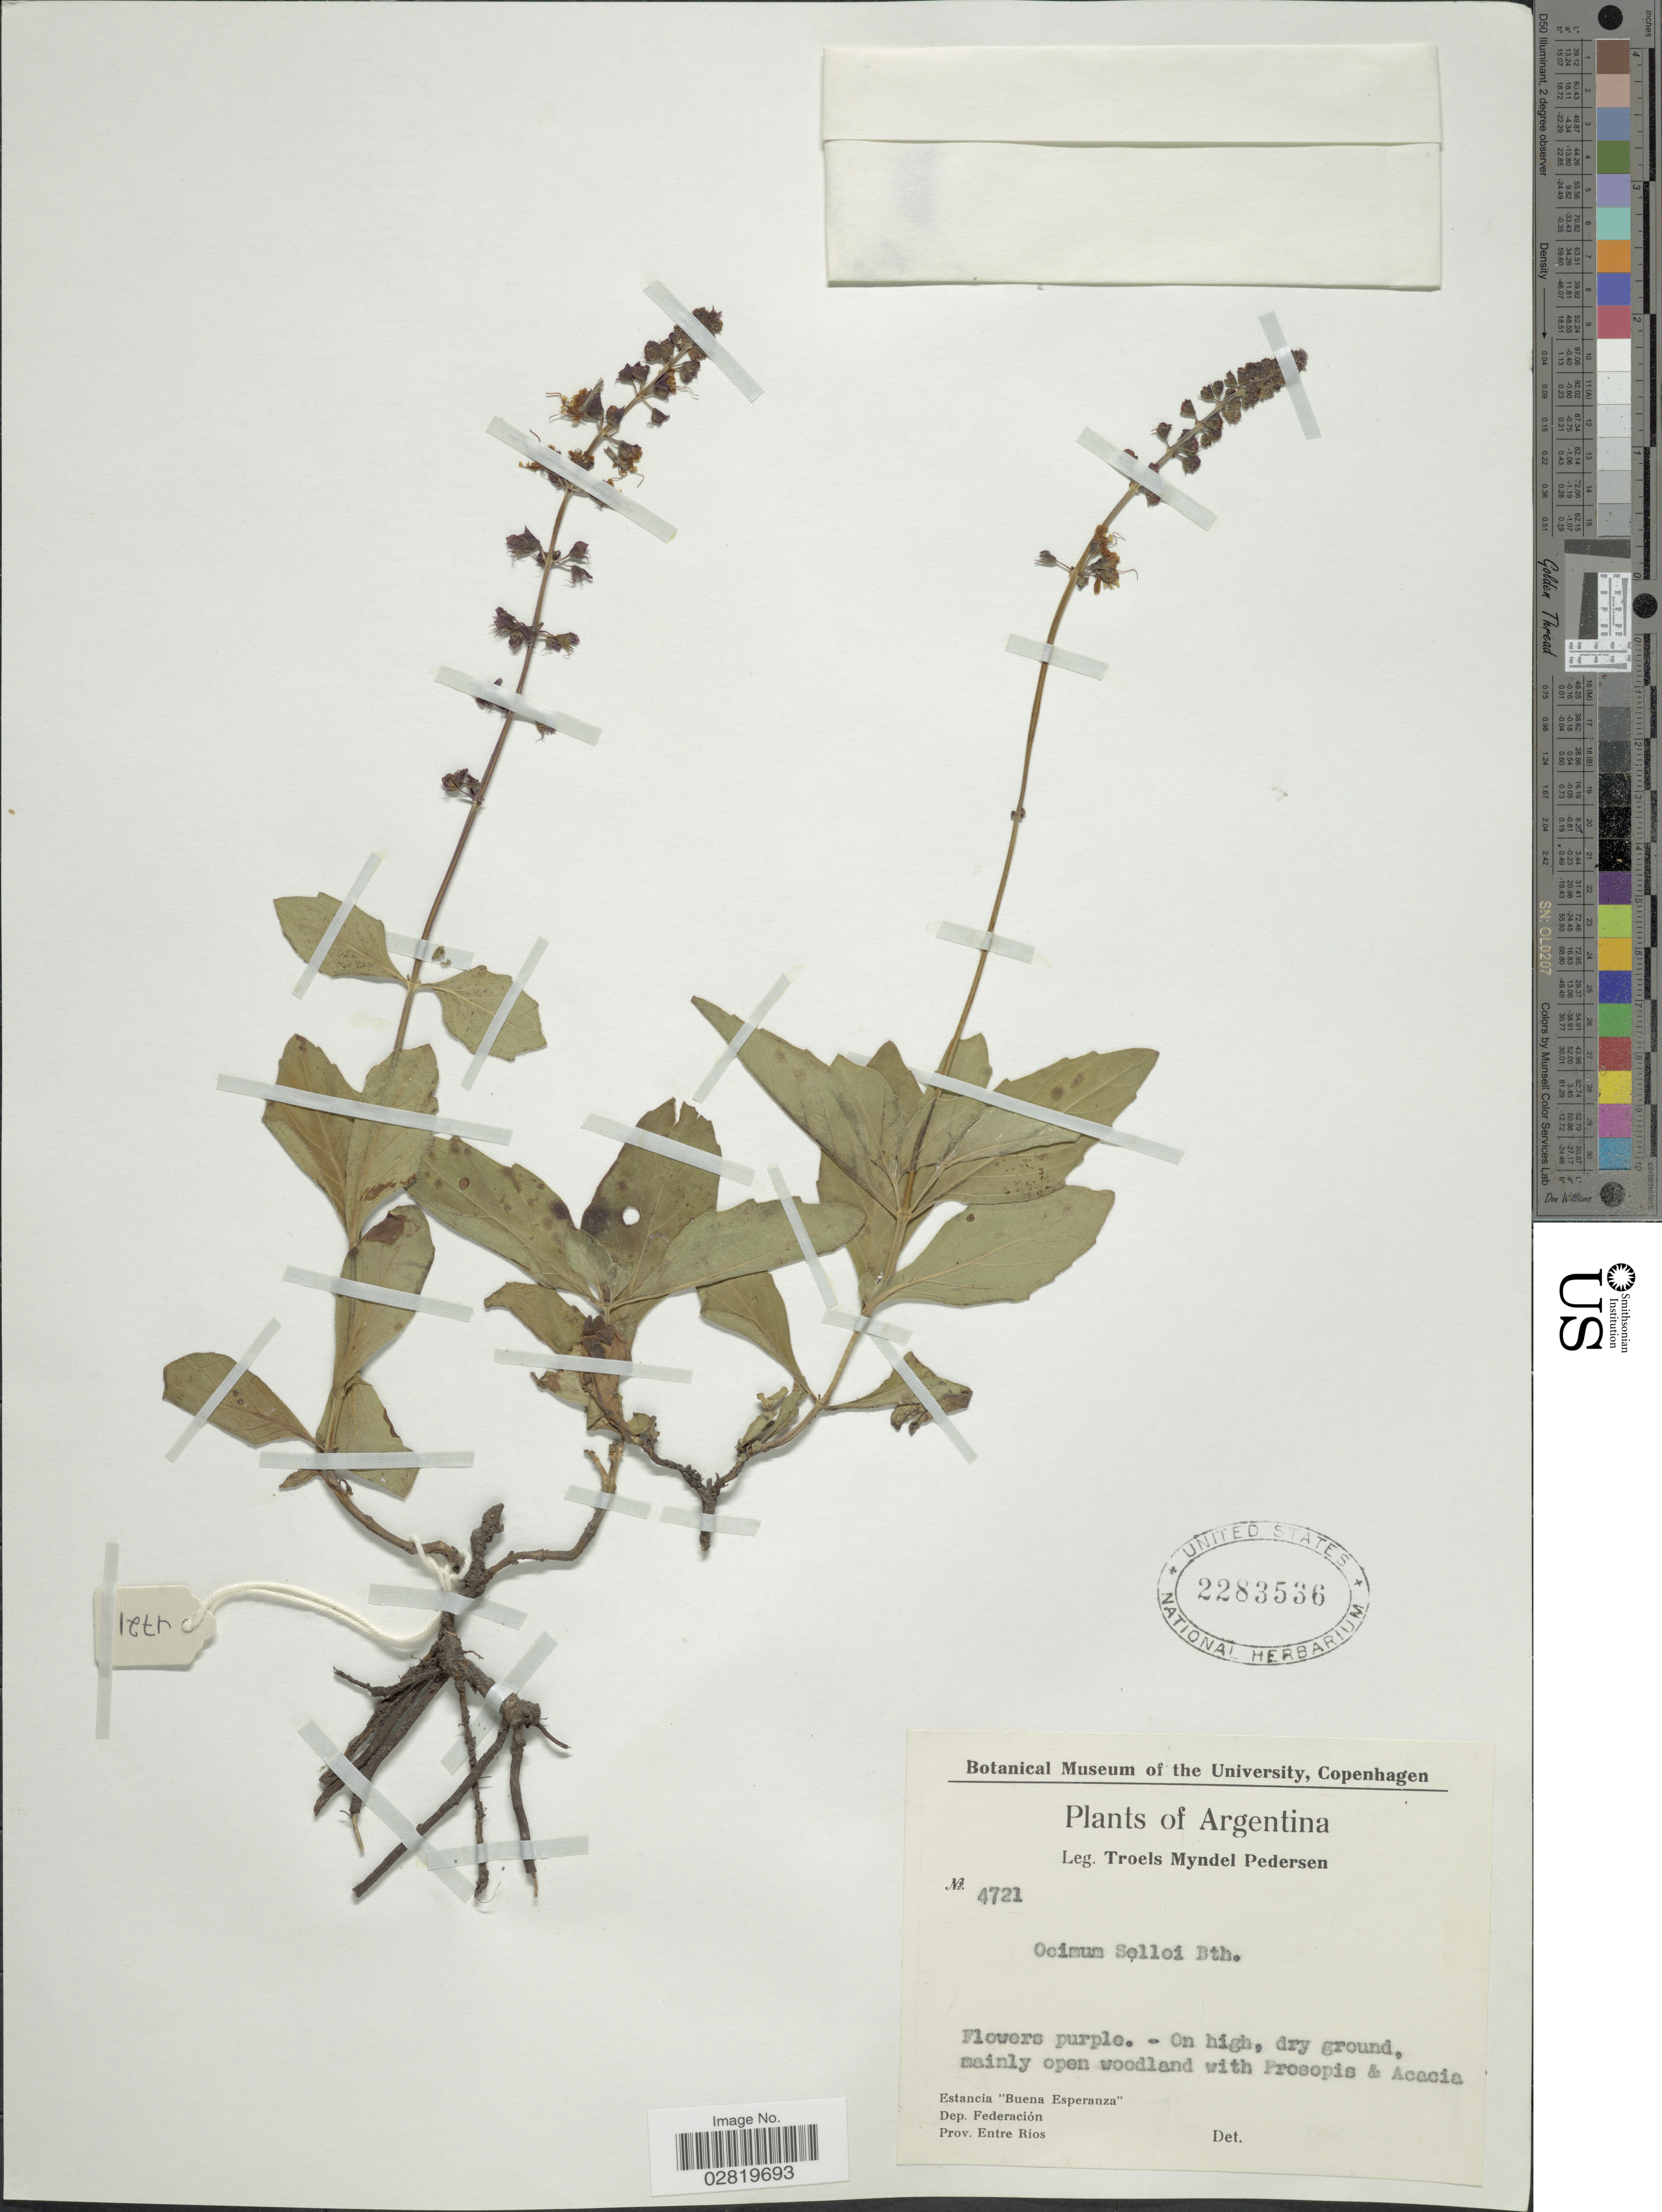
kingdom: Plantae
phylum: Tracheophyta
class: Magnoliopsida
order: Lamiales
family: Lamiaceae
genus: Ocimum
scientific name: Ocimum selloi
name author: Benth.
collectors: T. Pederson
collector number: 4721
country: Argentina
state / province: Entre Rios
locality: Estancia "Buena Esperanza", Dep. Federación, Prov. Entre Rios.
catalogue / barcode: US 2283536